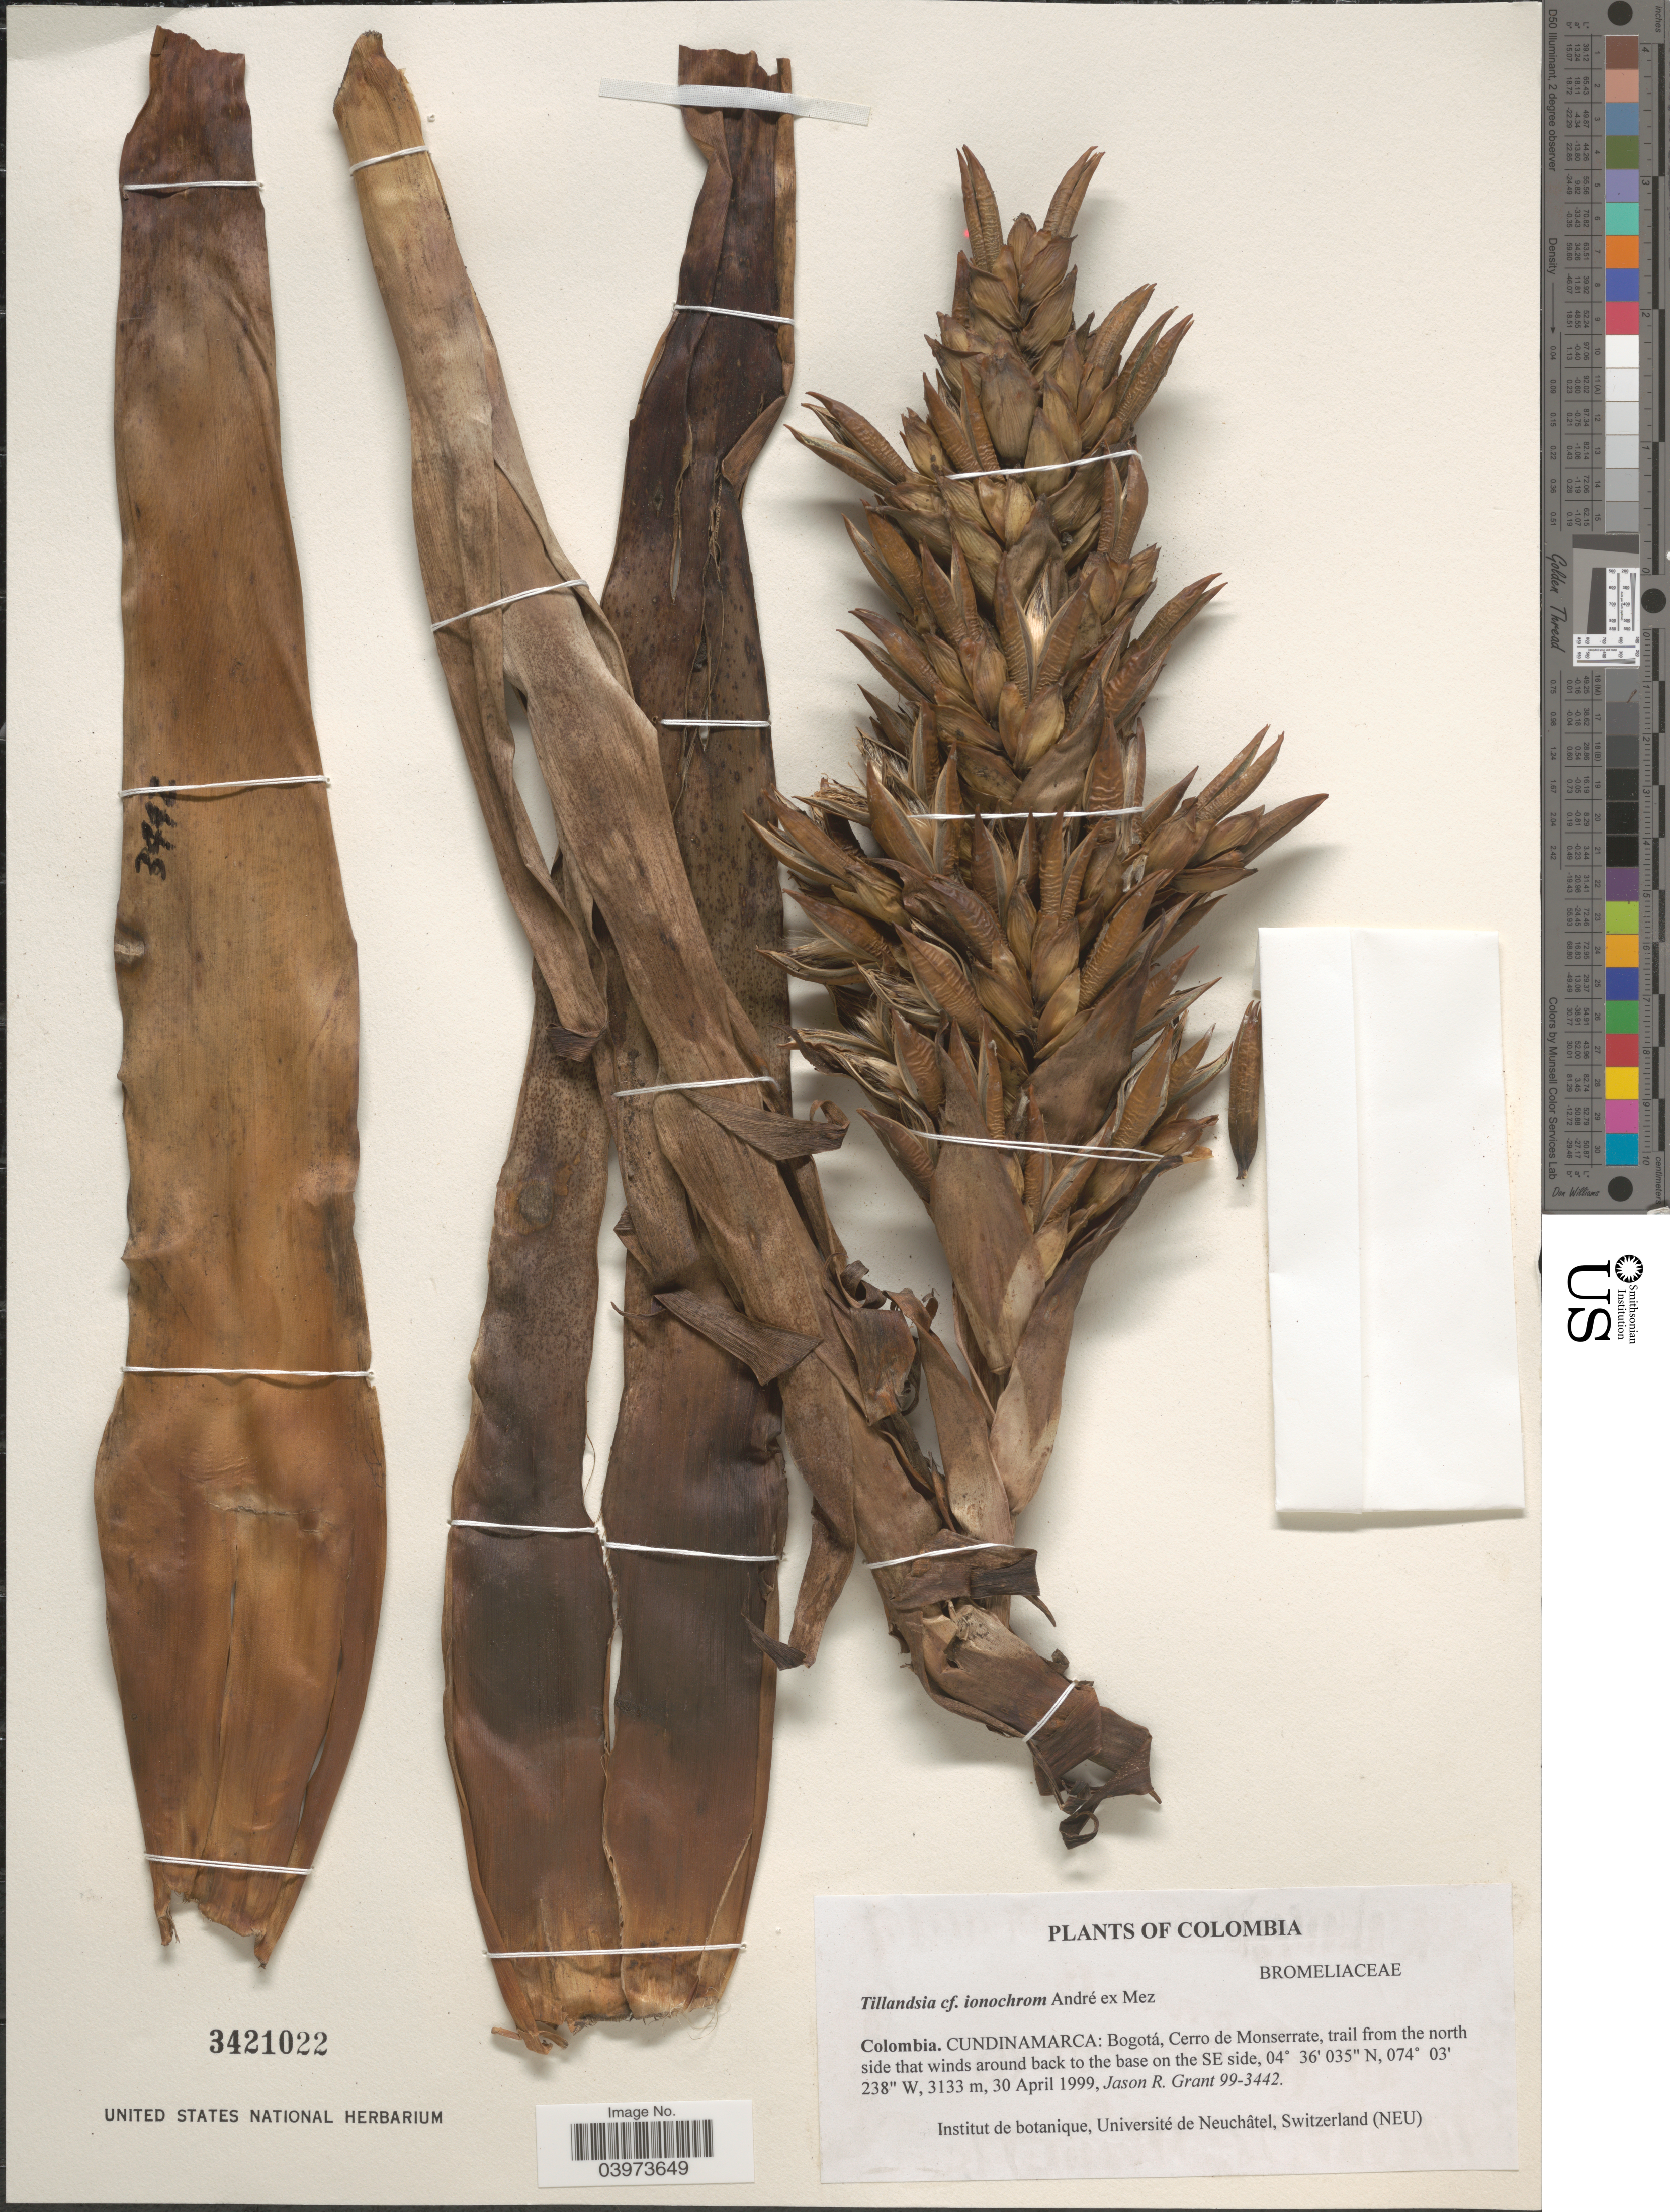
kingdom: Plantae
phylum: Tracheophyta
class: Liliopsida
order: Poales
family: Bromeliaceae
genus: Tillandsia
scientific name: Tillandsia ionochroma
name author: André ex Mez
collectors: J. R. Grant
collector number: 99-3442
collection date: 1999-04-30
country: Colombia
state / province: Cundinamarca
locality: Bogotá, Cerro de Monserrate, trail from the north side that winds around back to the base on the SE side.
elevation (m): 3133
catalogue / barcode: US 3421022